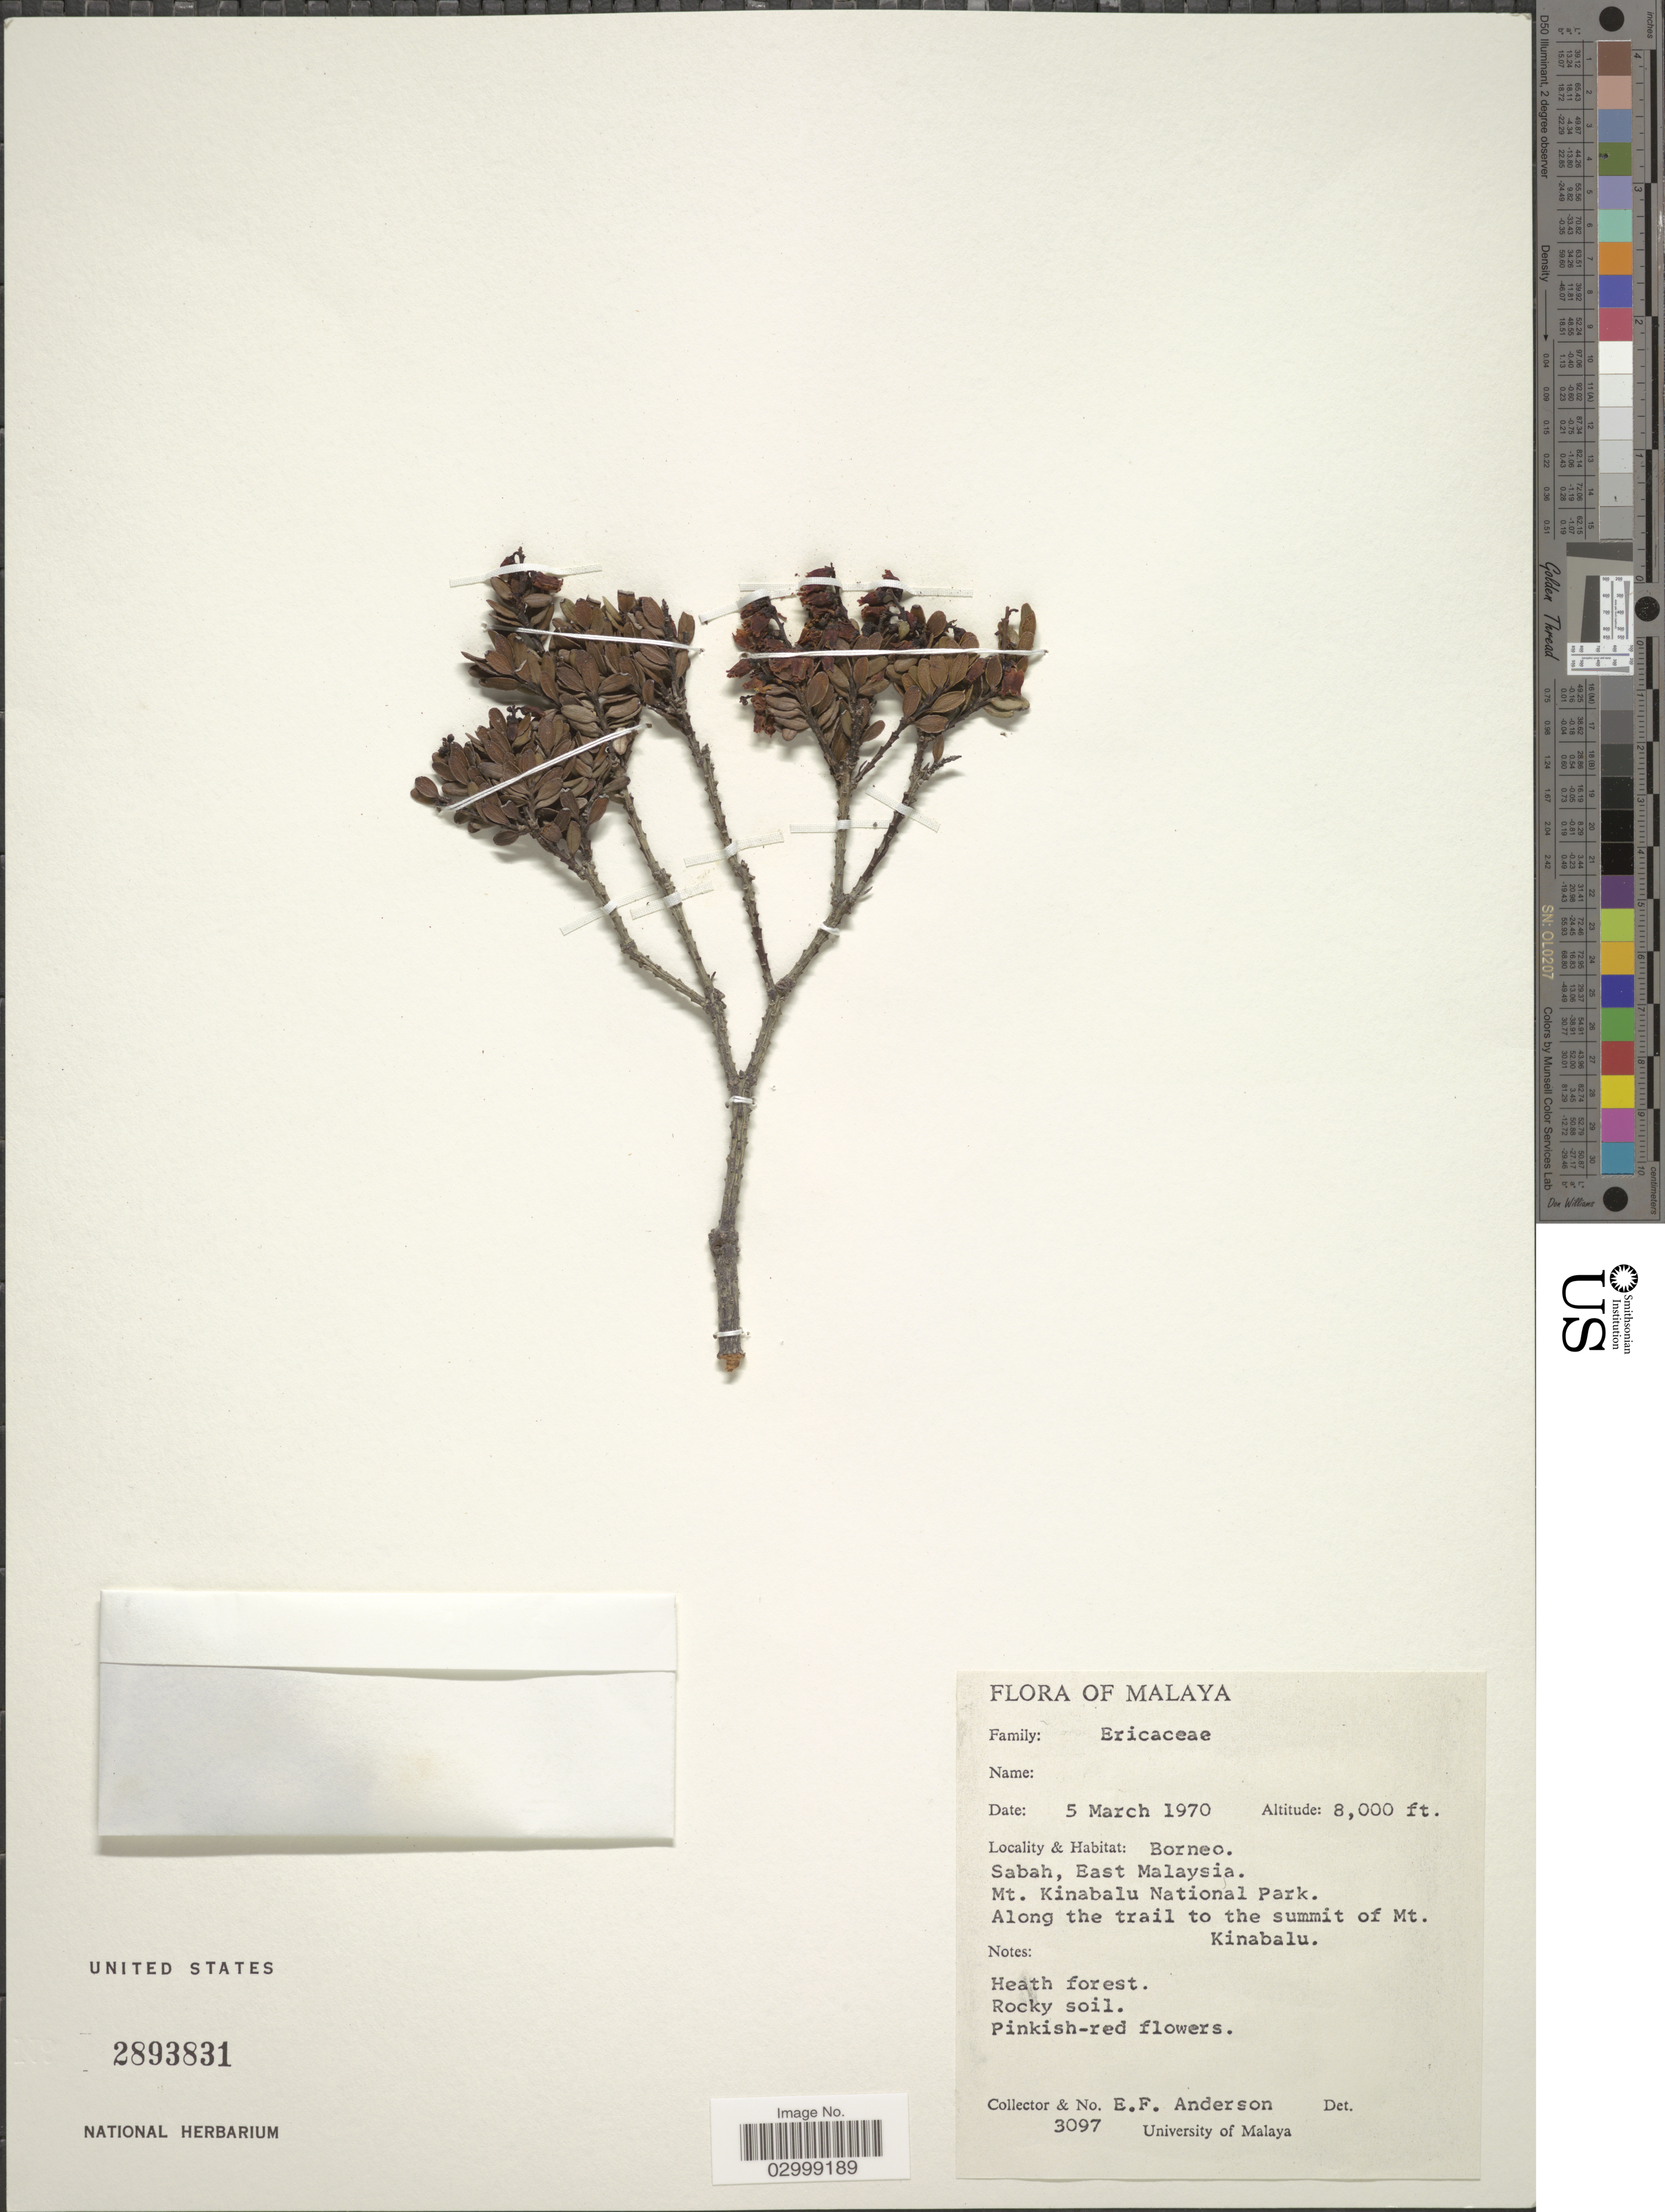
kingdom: Plantae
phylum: Tracheophyta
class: Magnoliopsida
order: Ericales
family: Ericaceae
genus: Vaccinium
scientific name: Vaccinium coriaceum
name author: Hook. f.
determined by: Tamayo, Maverick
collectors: E. F. Anderson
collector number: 3097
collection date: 1970-03-05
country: Malaysia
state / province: Sabah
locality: Borneo, Sabah, East Malaysia, Mt. Kinabalu National Park, Along the trail to the summit of Mt. Kinabalu.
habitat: Heath forest. Rocky soil.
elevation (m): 2438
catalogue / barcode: US 2893831